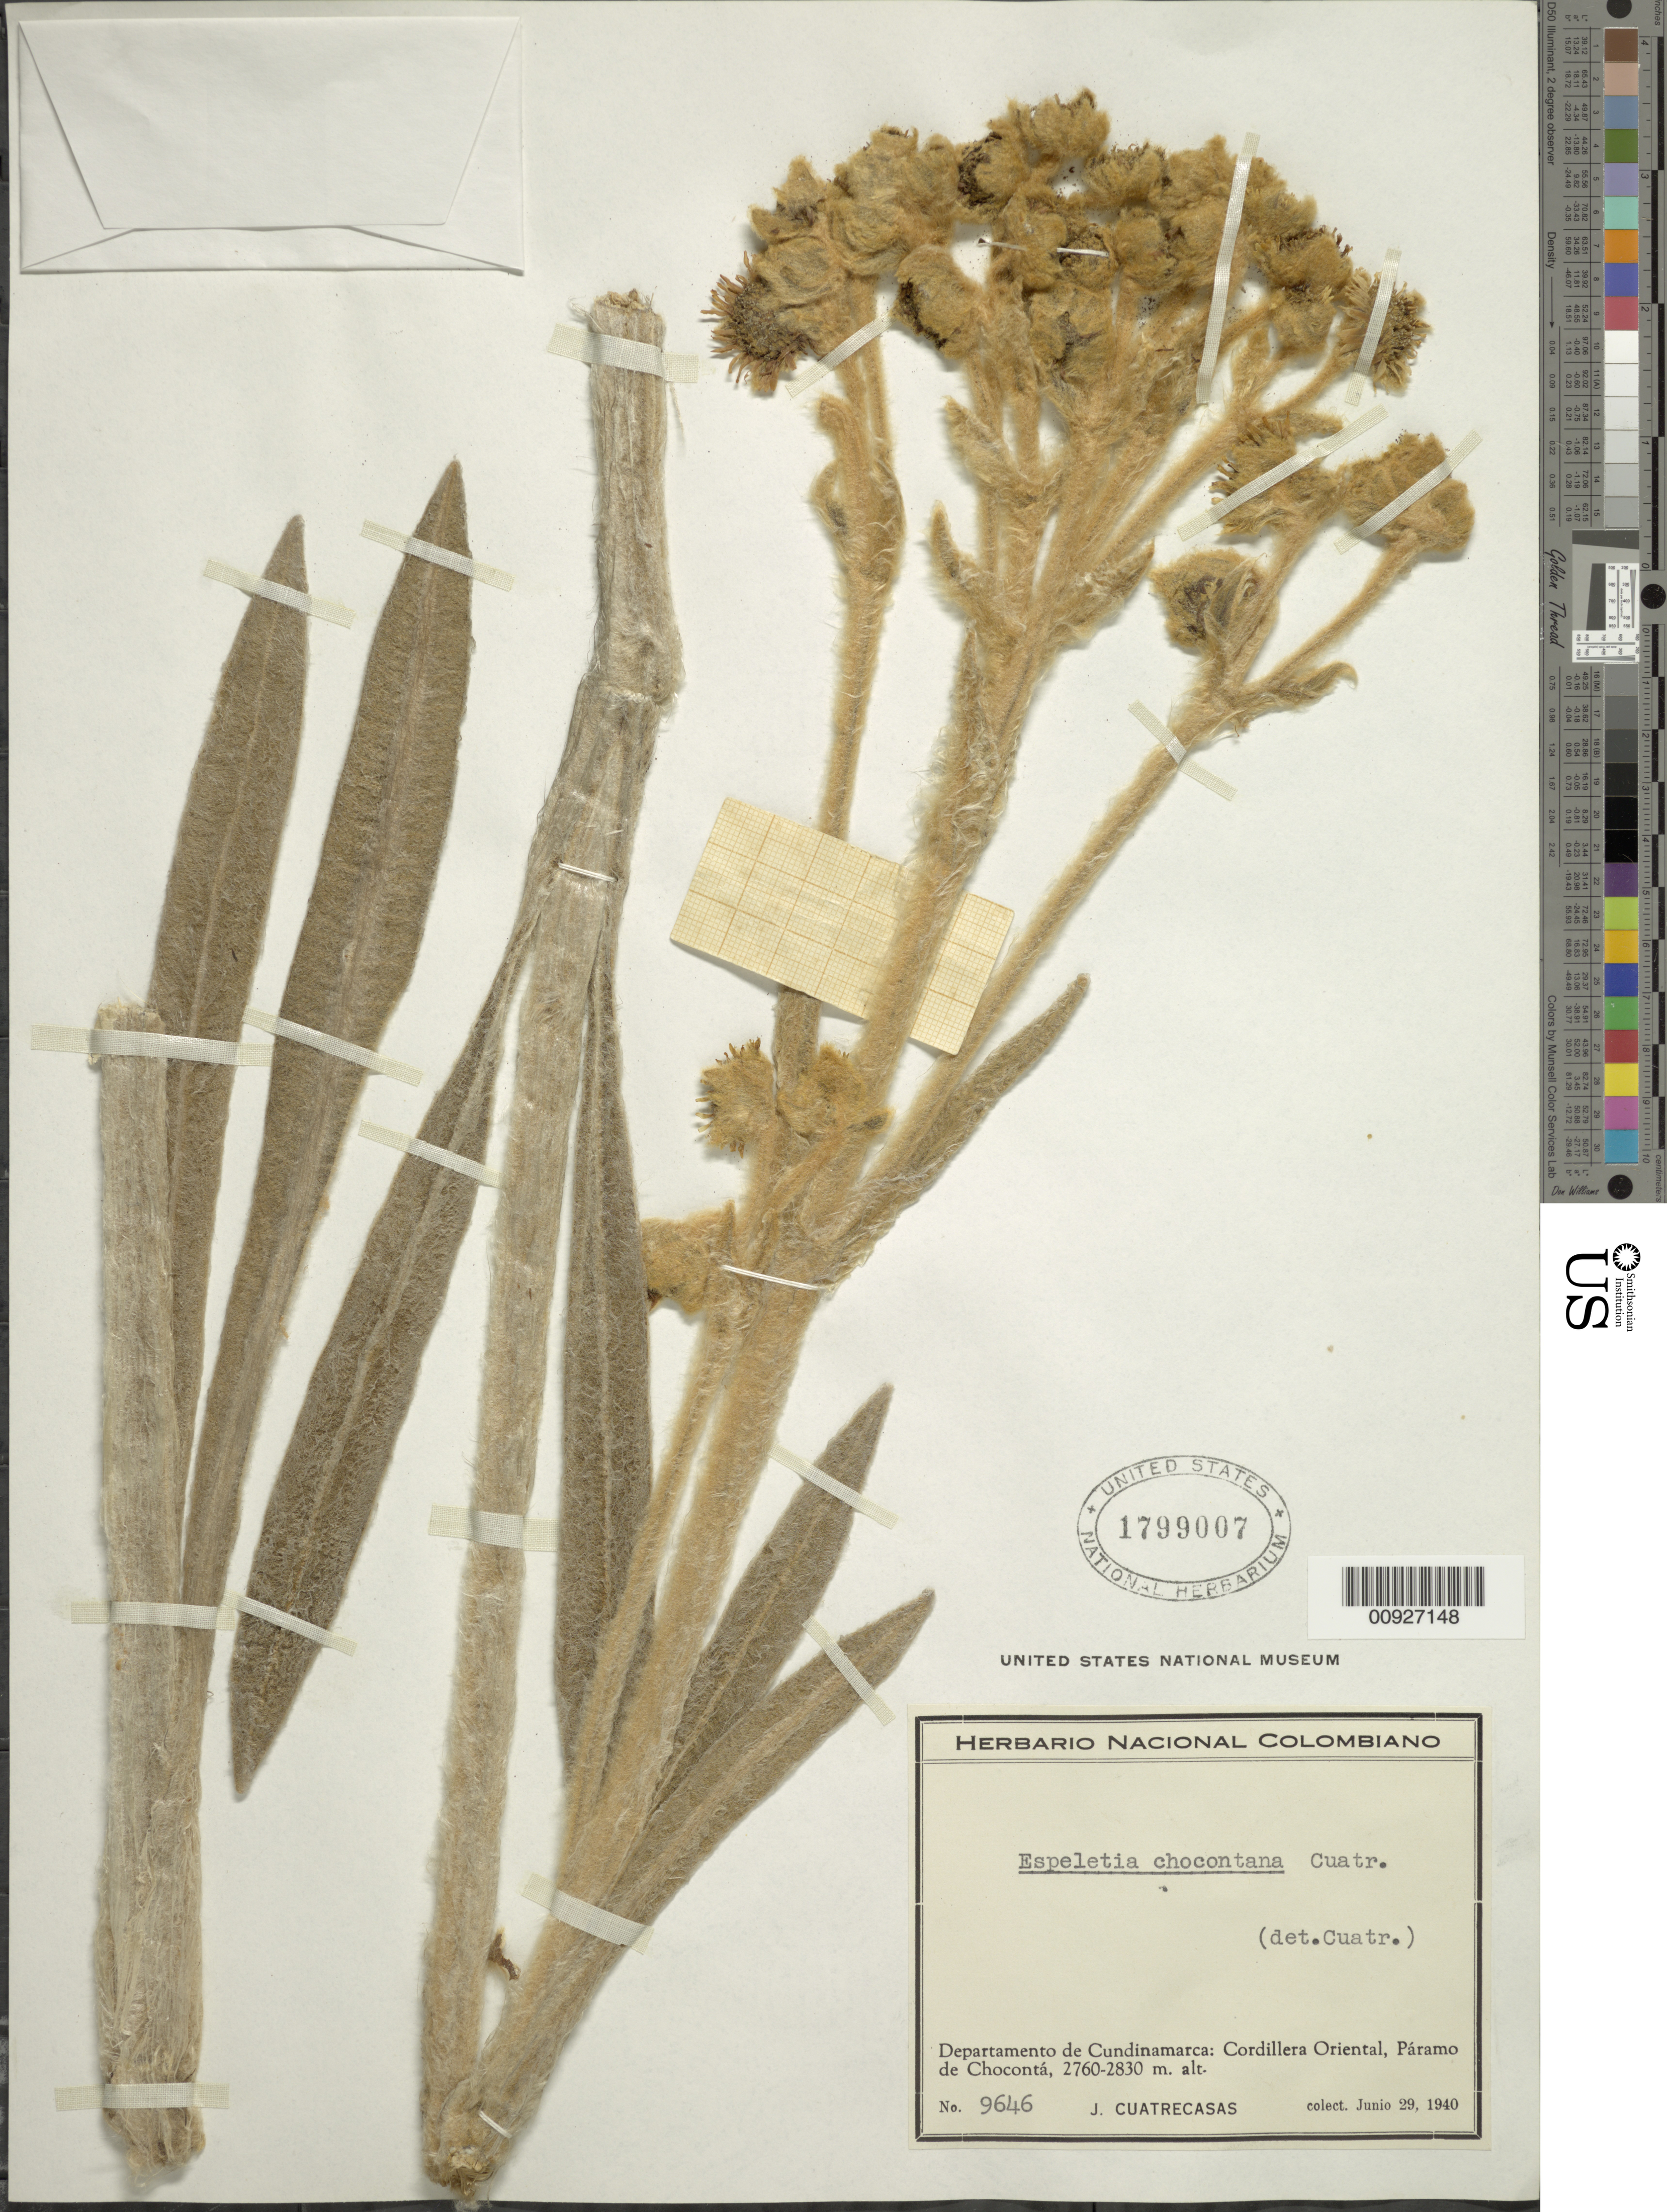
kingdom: Plantae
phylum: Tracheophyta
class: Magnoliopsida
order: Asterales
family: Asteraceae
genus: Espeletia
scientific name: Espeletia chocontana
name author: Cuatrec.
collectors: J. Cuatrecasas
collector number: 9646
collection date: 1940-06-29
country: Colombia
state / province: Cundinamarca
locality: Páramo de Chocontá. Cordillera Oriental, Páramo de Chocontá.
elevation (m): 2760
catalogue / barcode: US 1799007